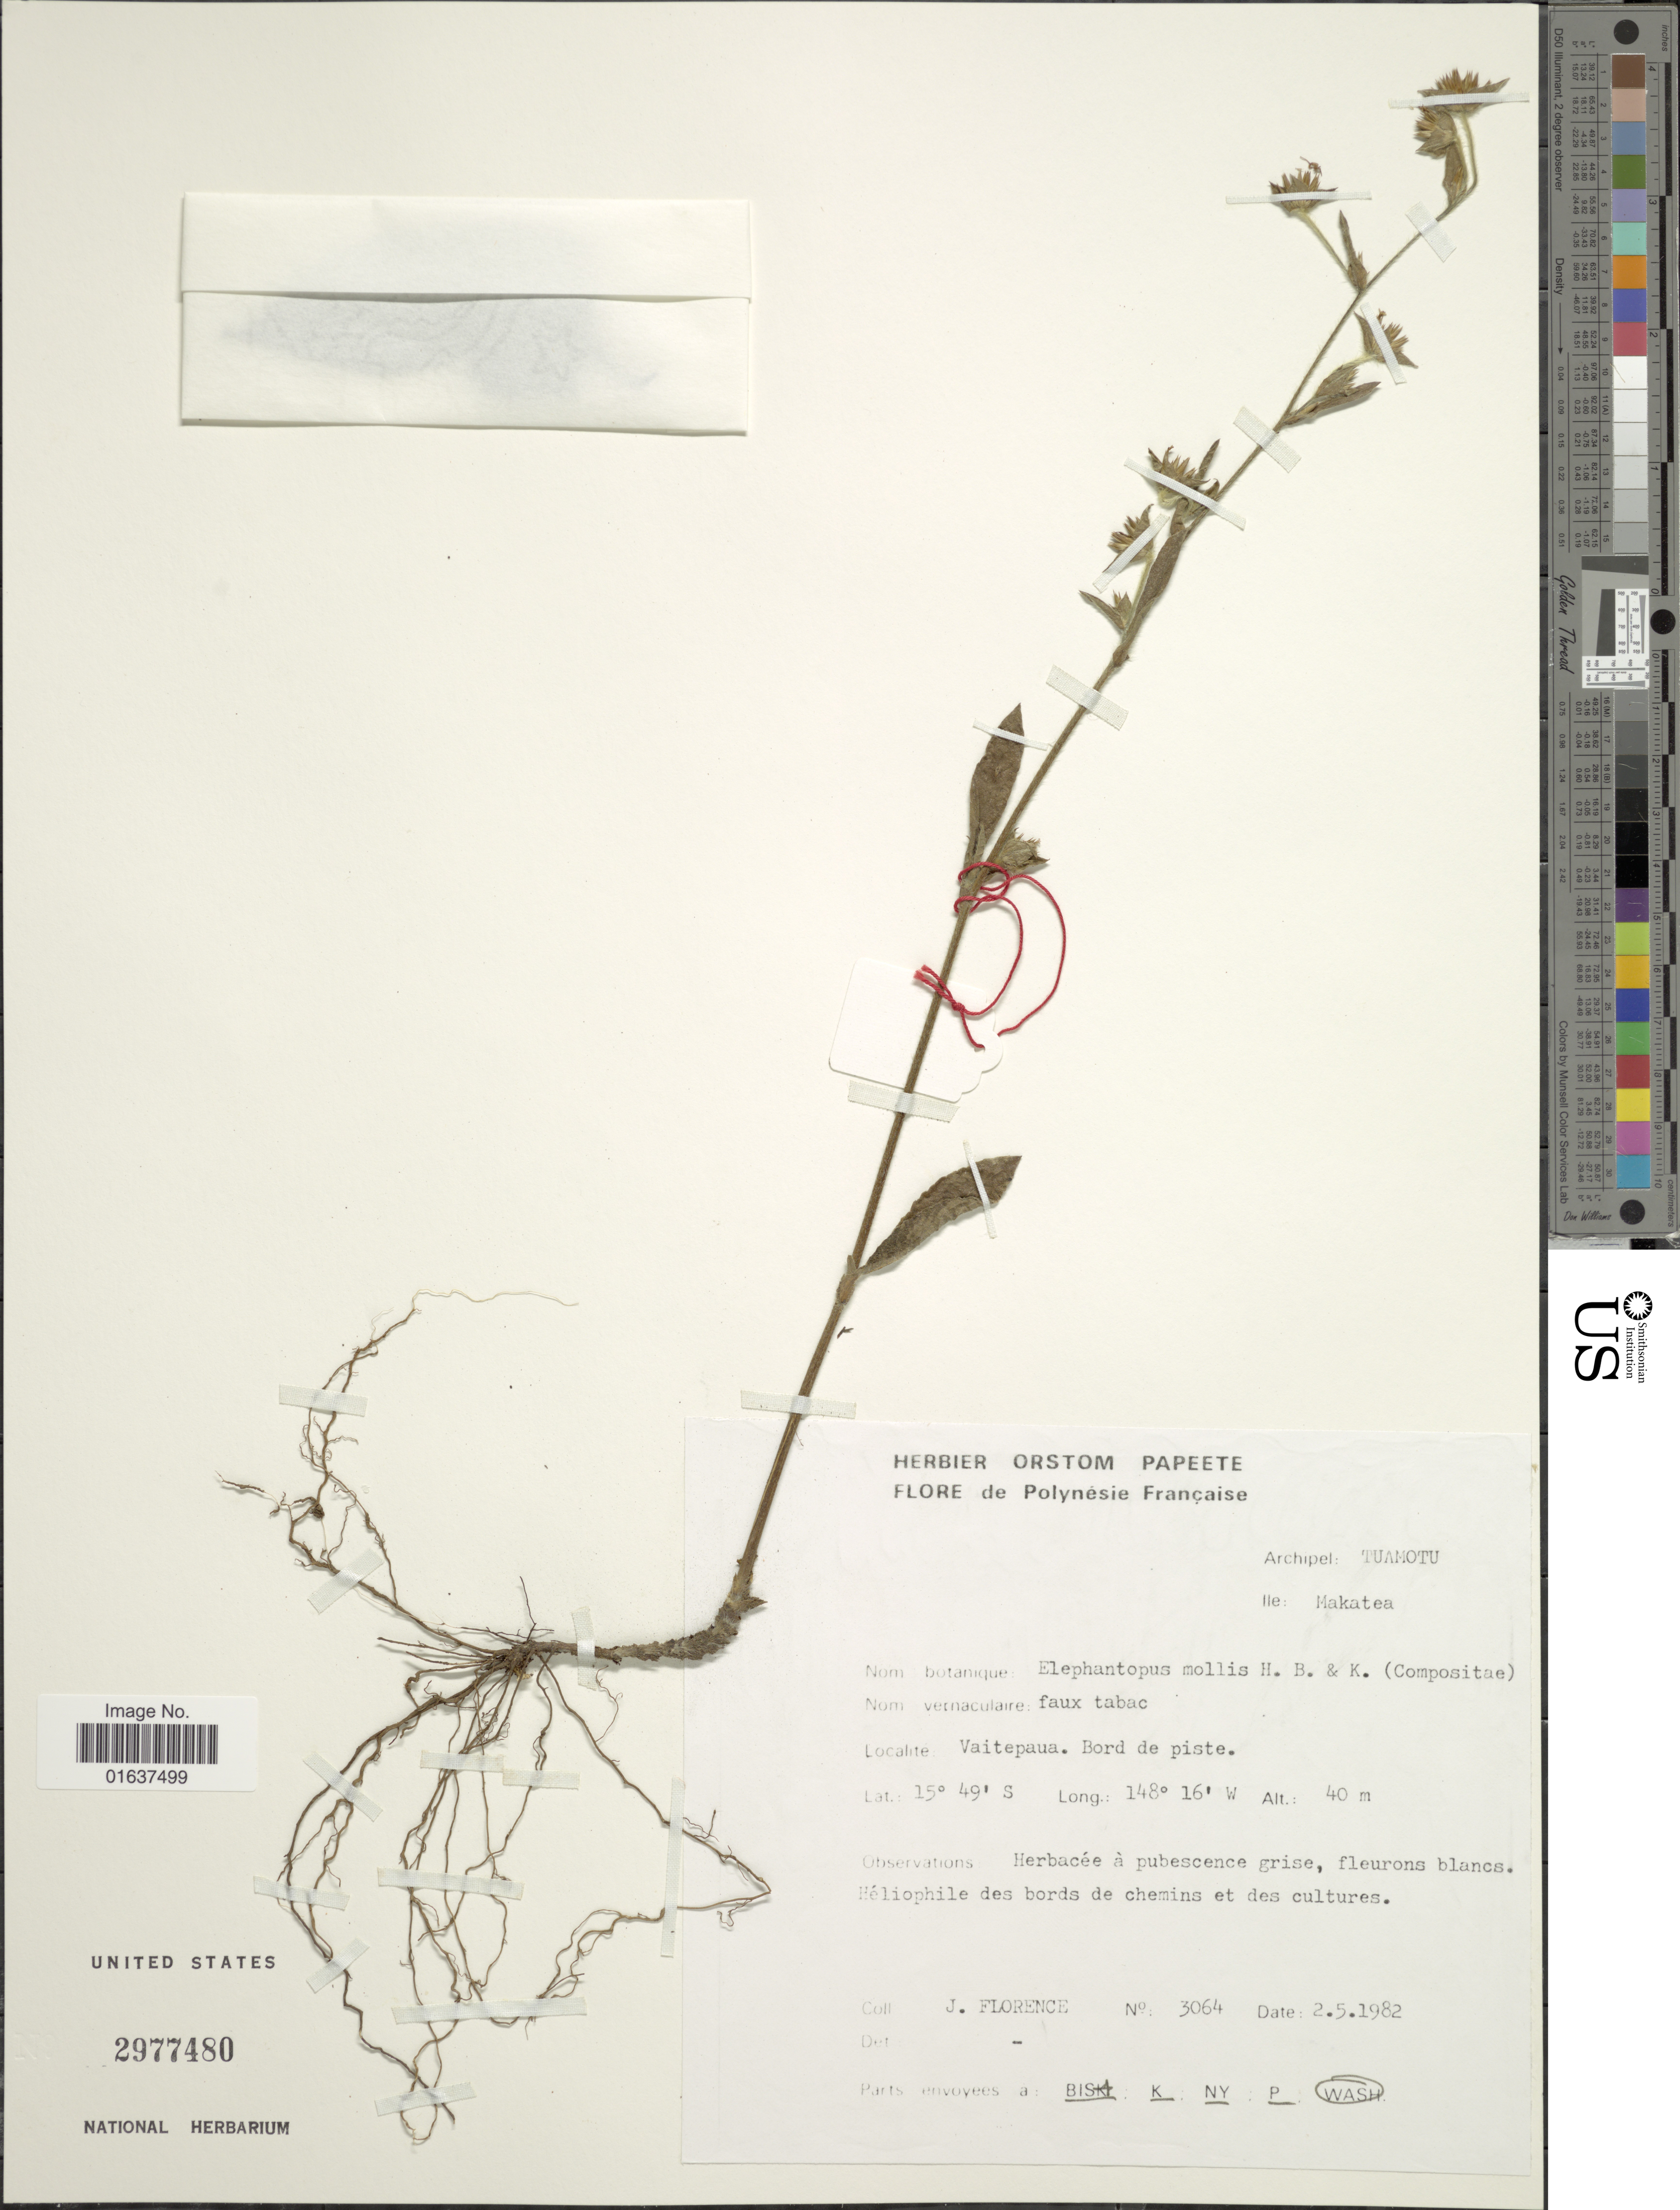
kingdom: Plantae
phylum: Tracheophyta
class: Magnoliopsida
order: Asterales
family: Asteraceae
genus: Elephantopus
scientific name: Elephantopus mollis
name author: Kunth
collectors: J. Florence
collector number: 3064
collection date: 1982-05-02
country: French Polynesia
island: Makatea [Aurora]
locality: Archipel: Tuamotu, Ile: Makatea. Vaitepaua,. Bord de piste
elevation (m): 40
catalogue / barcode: US 2977480